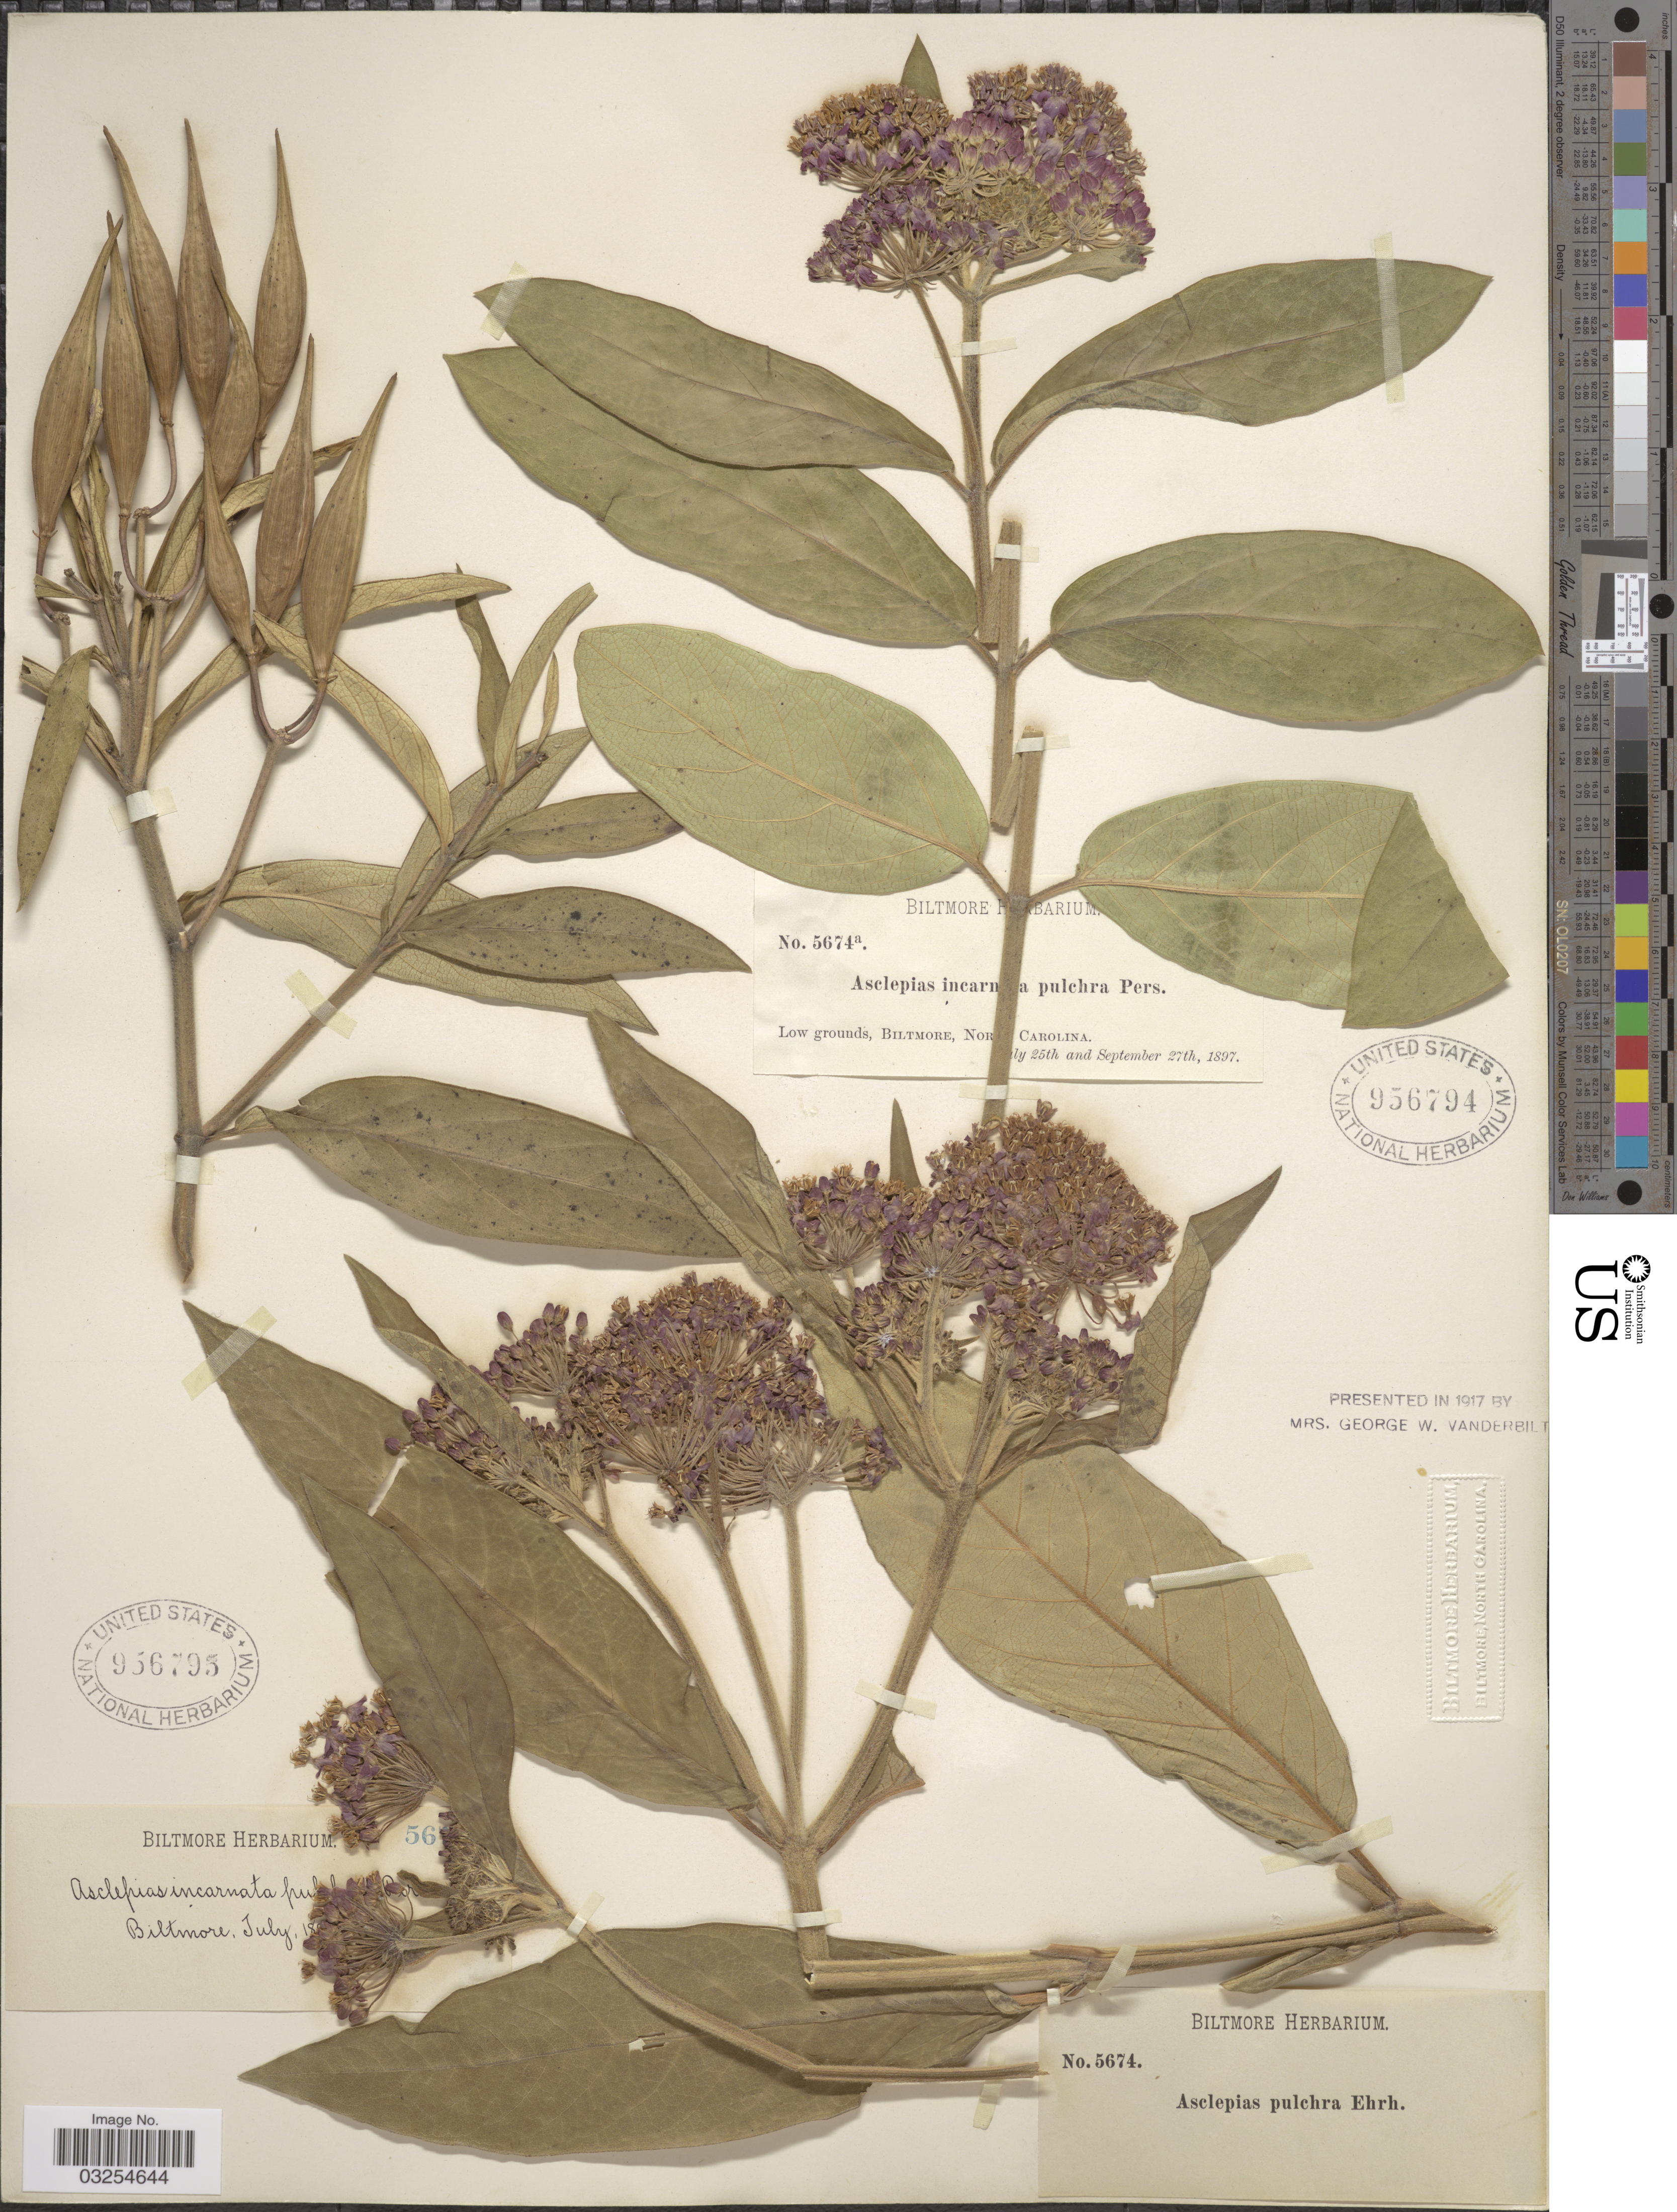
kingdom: Plantae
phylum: Tracheophyta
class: Magnoliopsida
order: Gentianales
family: Apocynaceae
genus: Asclepias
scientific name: Asclepias incarnata subsp. pulchra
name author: (Ehrh. ex Willd.) Woodson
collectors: ex herb. Biltmore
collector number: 5674a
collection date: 1897-07-25/1897-09-27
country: United States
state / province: North Carolina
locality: Low grounds, Biltmore.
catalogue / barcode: US 956794